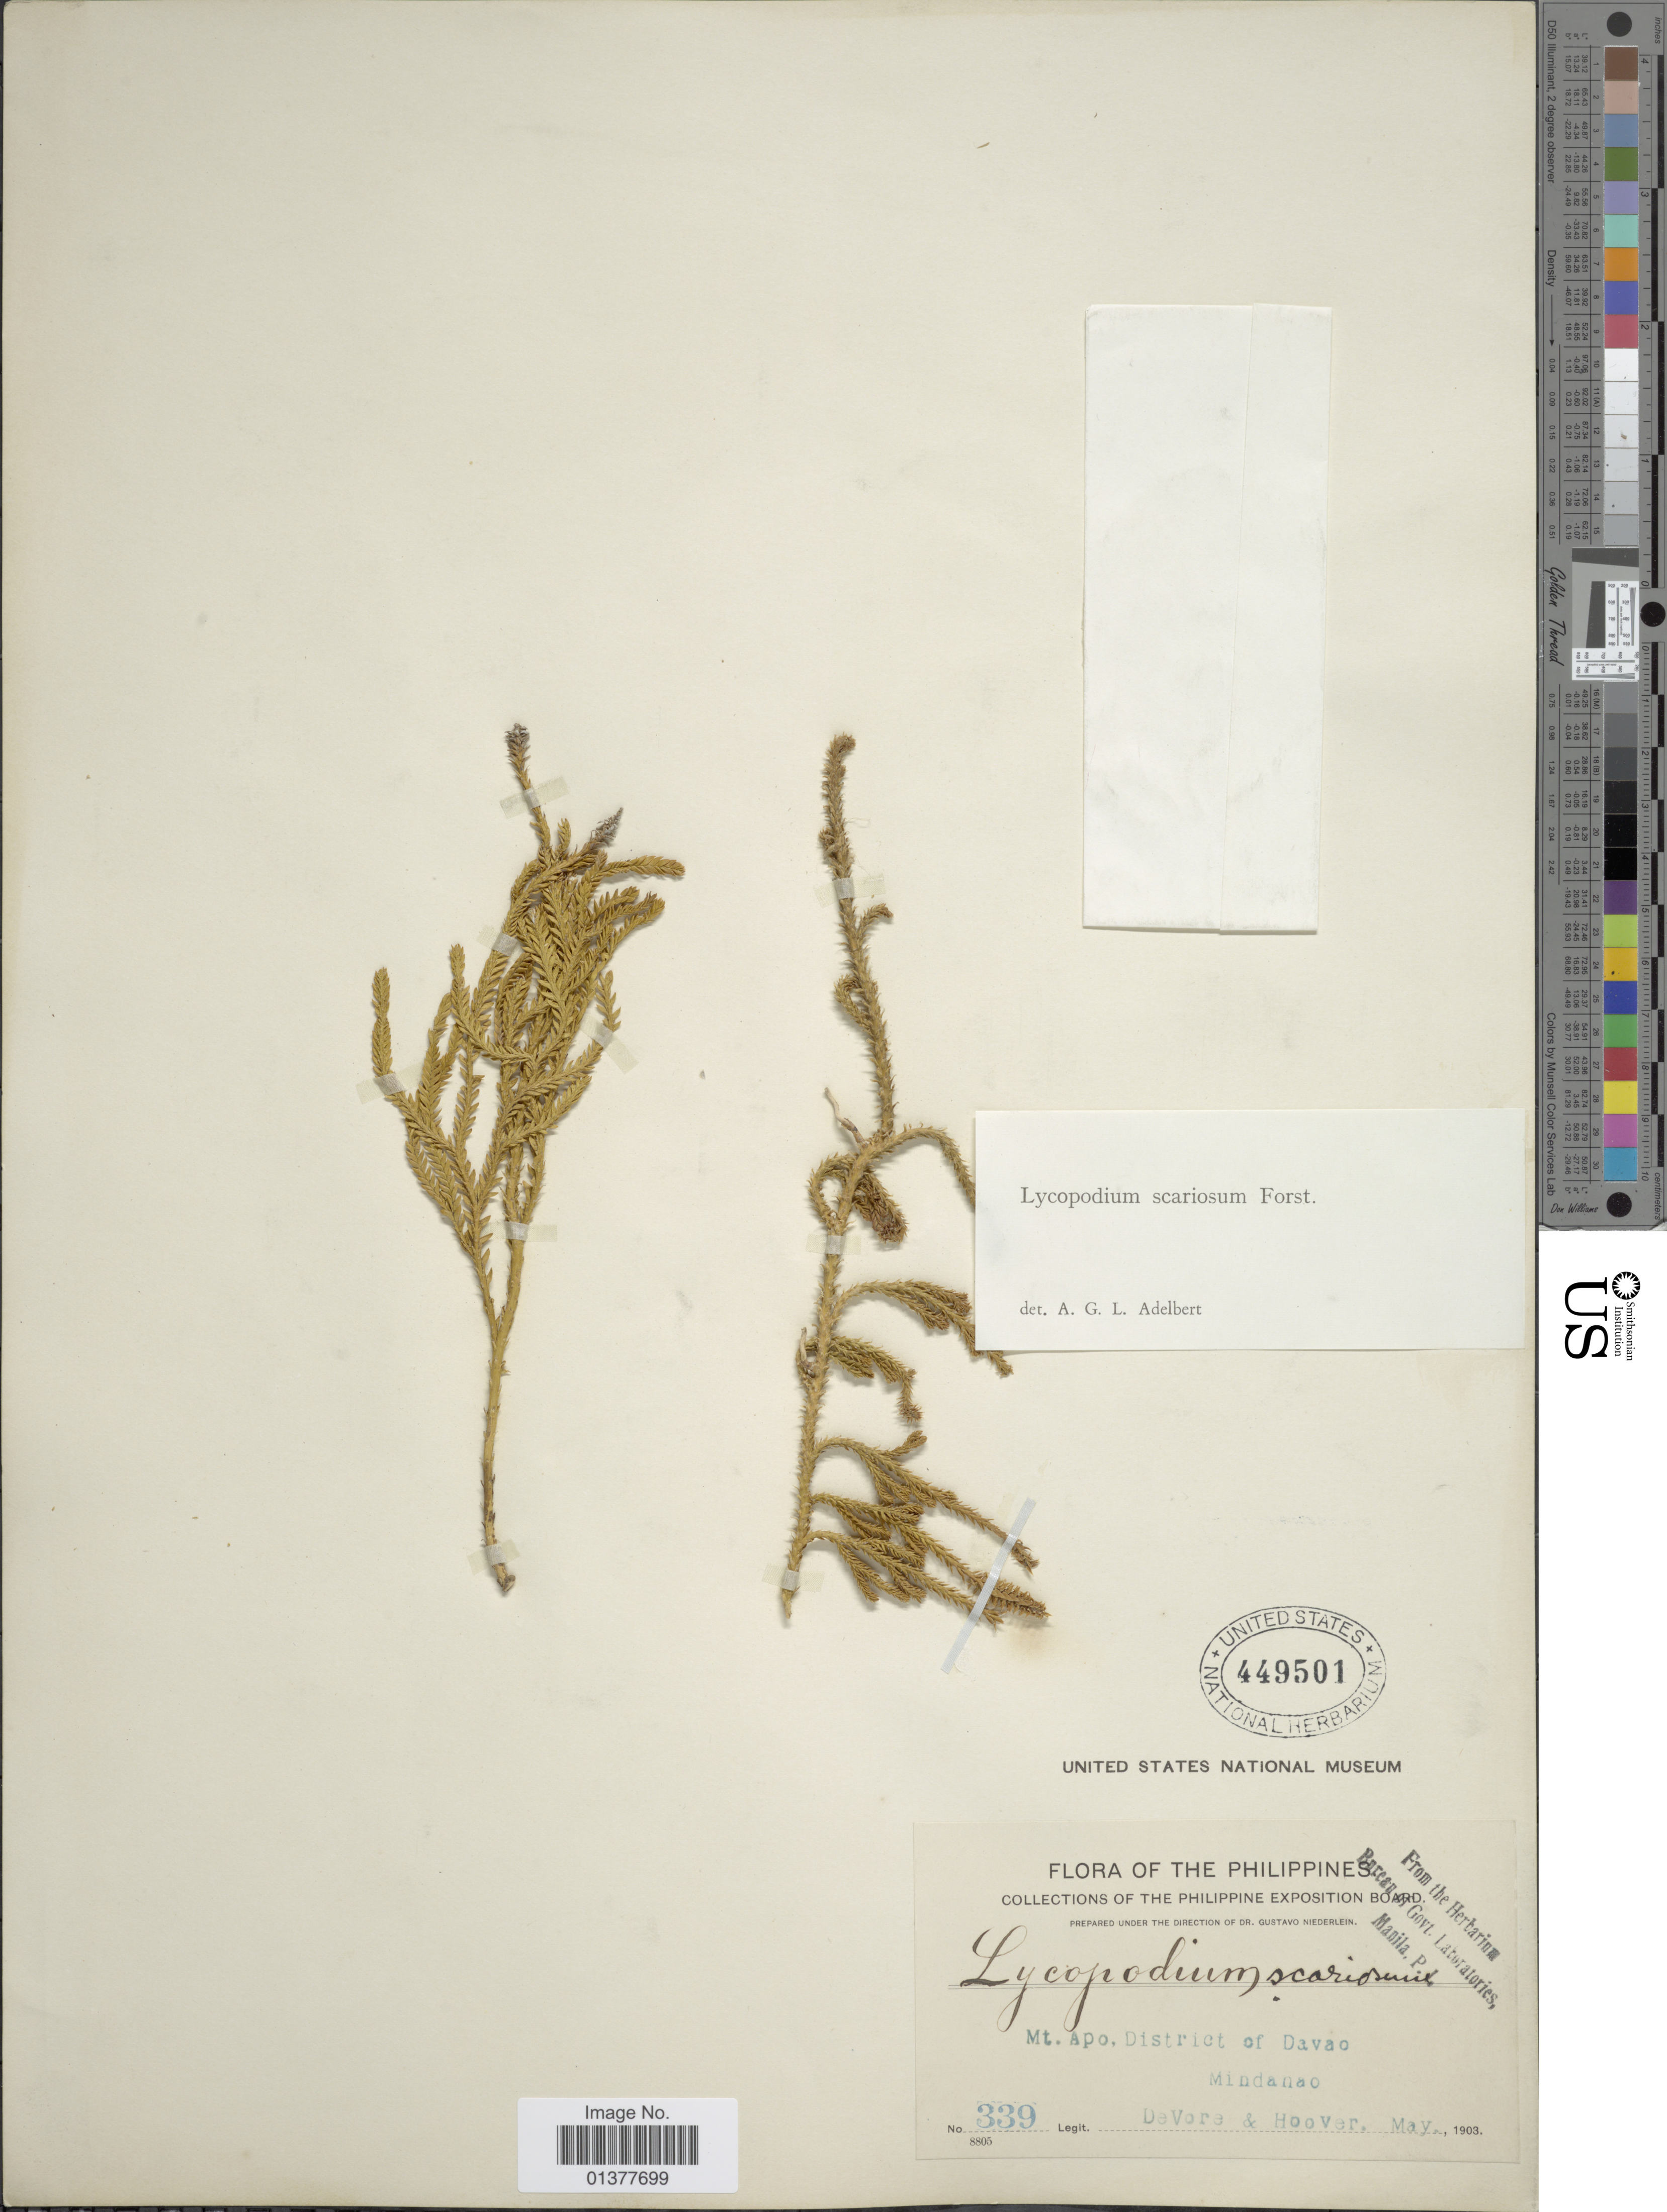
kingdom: Plantae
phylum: Tracheophyta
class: Lycopodiopsida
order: Lycopodiales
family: Lycopodiaceae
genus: Diphasium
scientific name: Diphasium scariosum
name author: (G. Forst.) Rothm.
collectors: B. F. DeVore & -- Hoover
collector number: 339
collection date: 1903-05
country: Philippines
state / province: Davao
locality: Mt. Apo, District of Davao, Mindanao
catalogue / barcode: US 449501